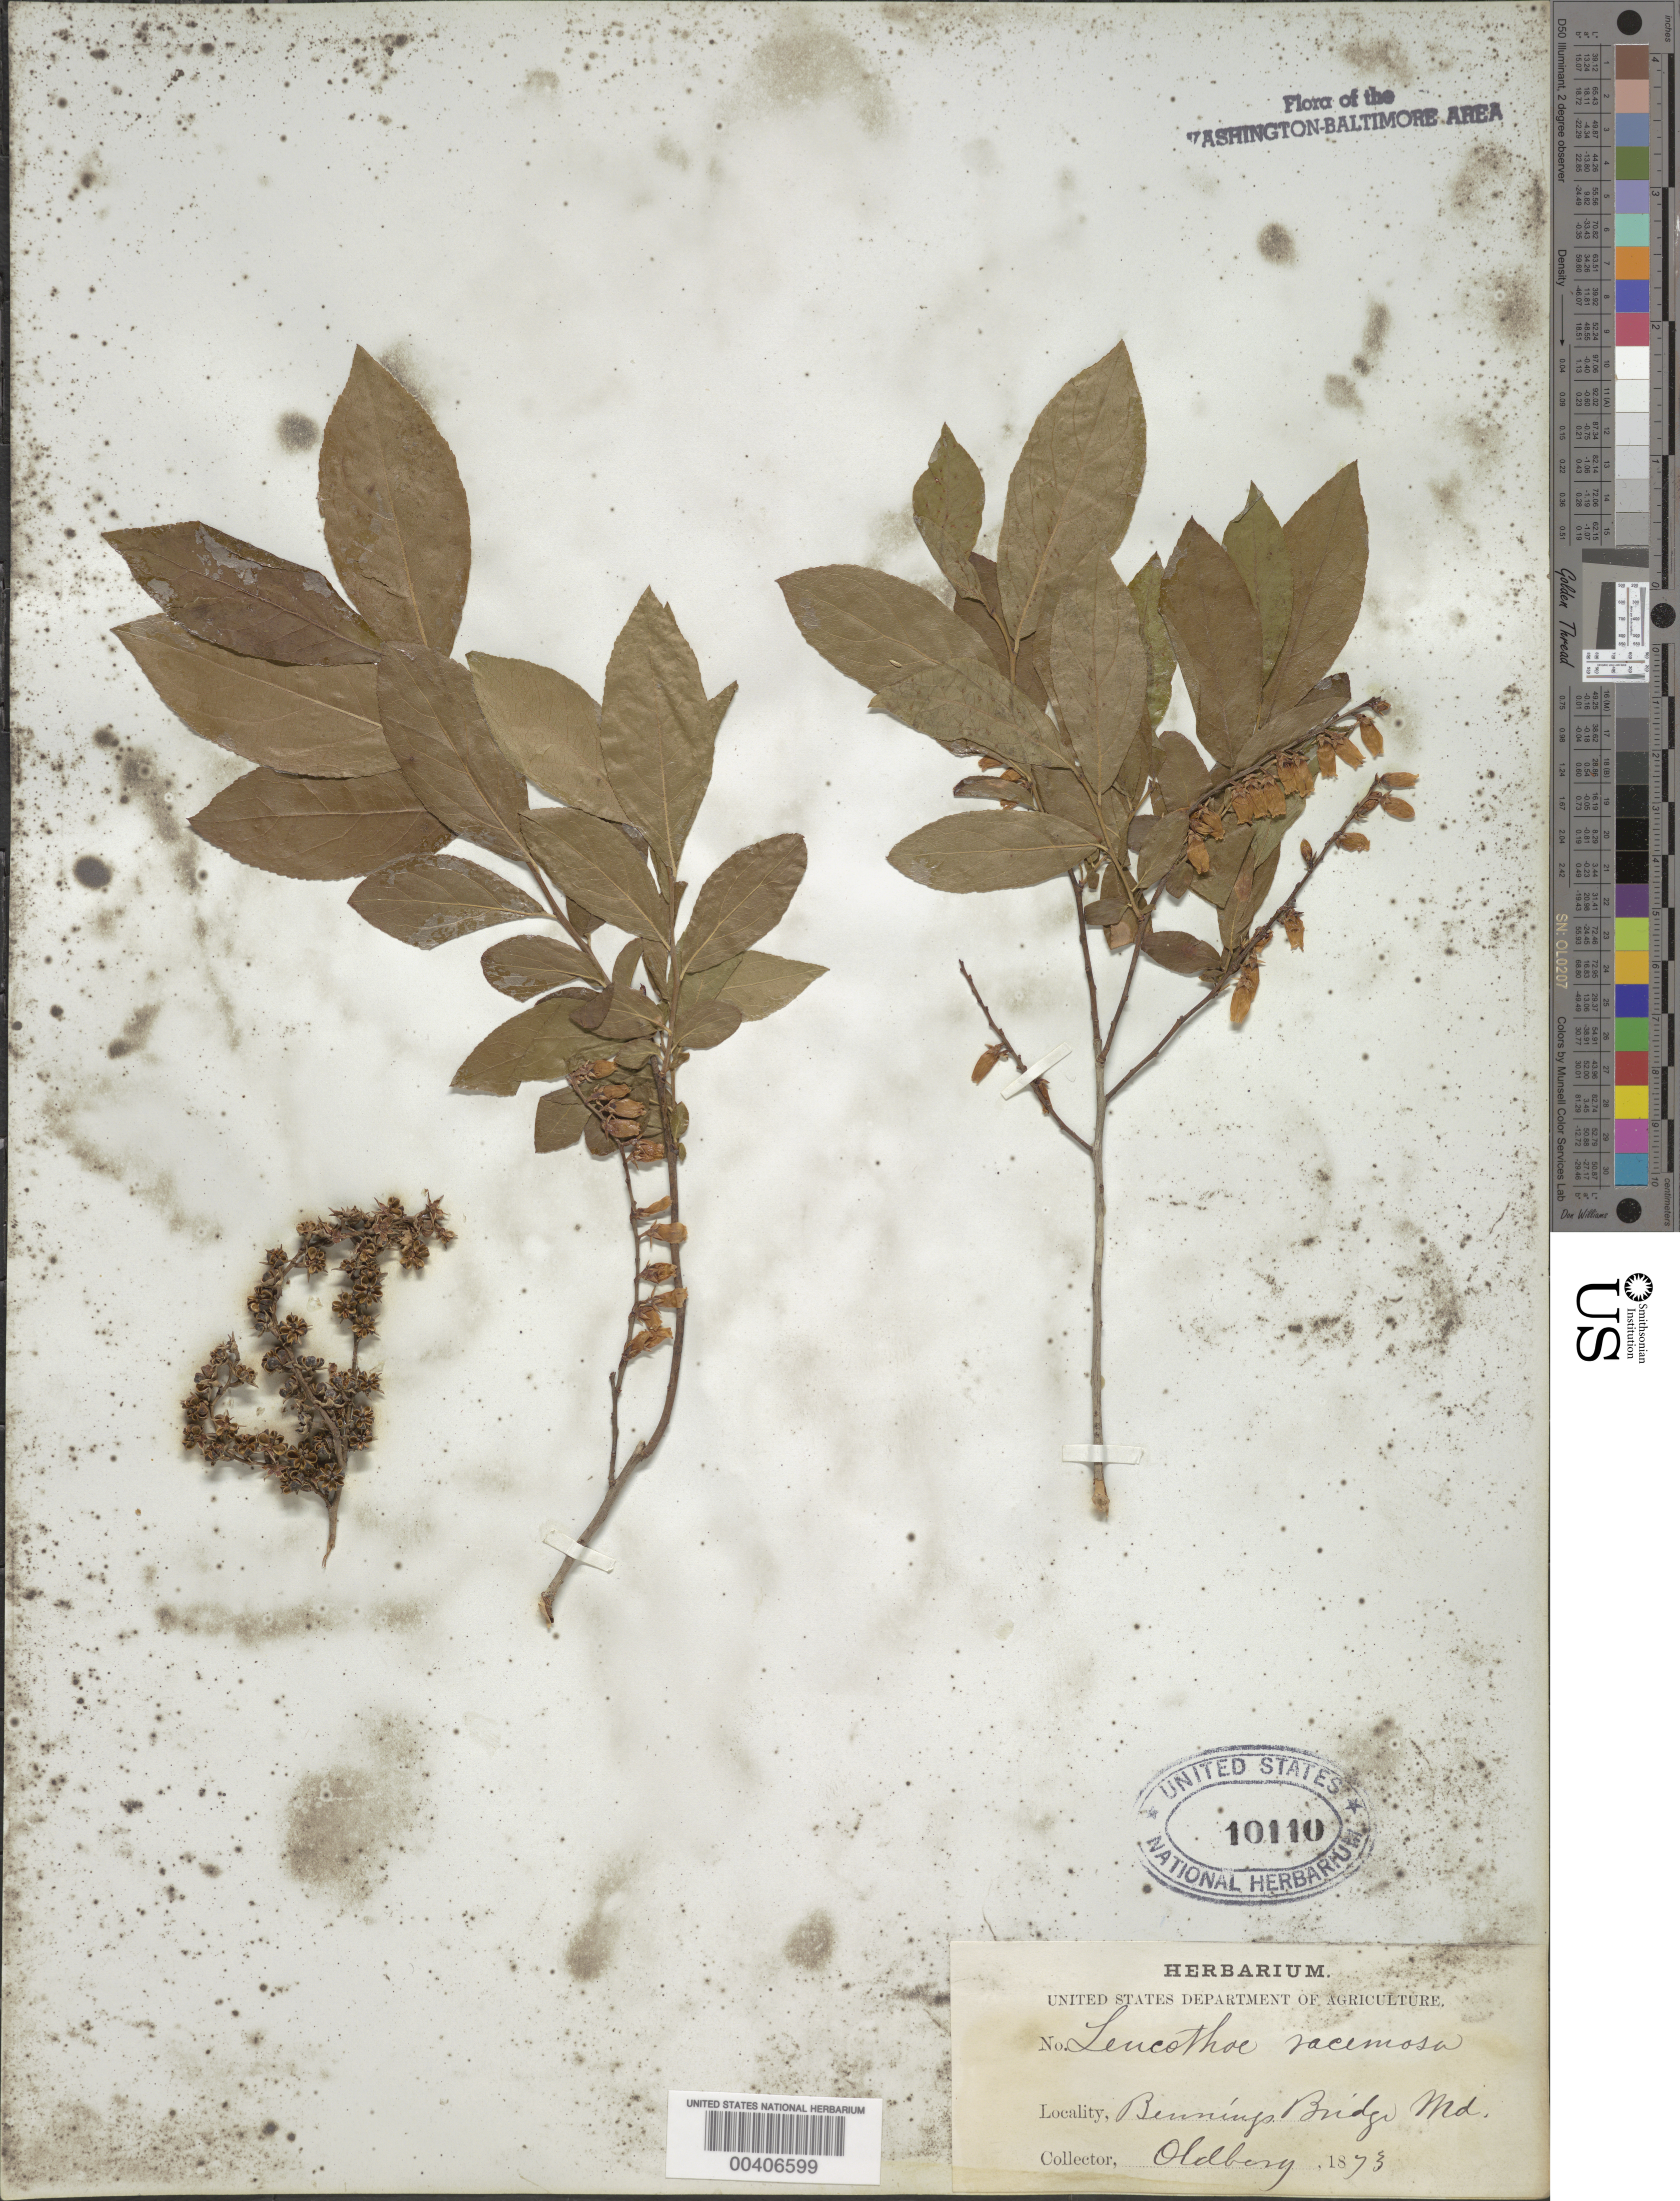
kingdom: Plantae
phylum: Tracheophyta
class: Magnoliopsida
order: Ericales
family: Ericaceae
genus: Leucothoe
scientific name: Leucothoë racemosa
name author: (L.) A. Gray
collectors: R. Oldberg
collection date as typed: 1873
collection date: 1873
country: United States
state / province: District of Columbia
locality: Bennings Bridge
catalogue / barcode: US 10110